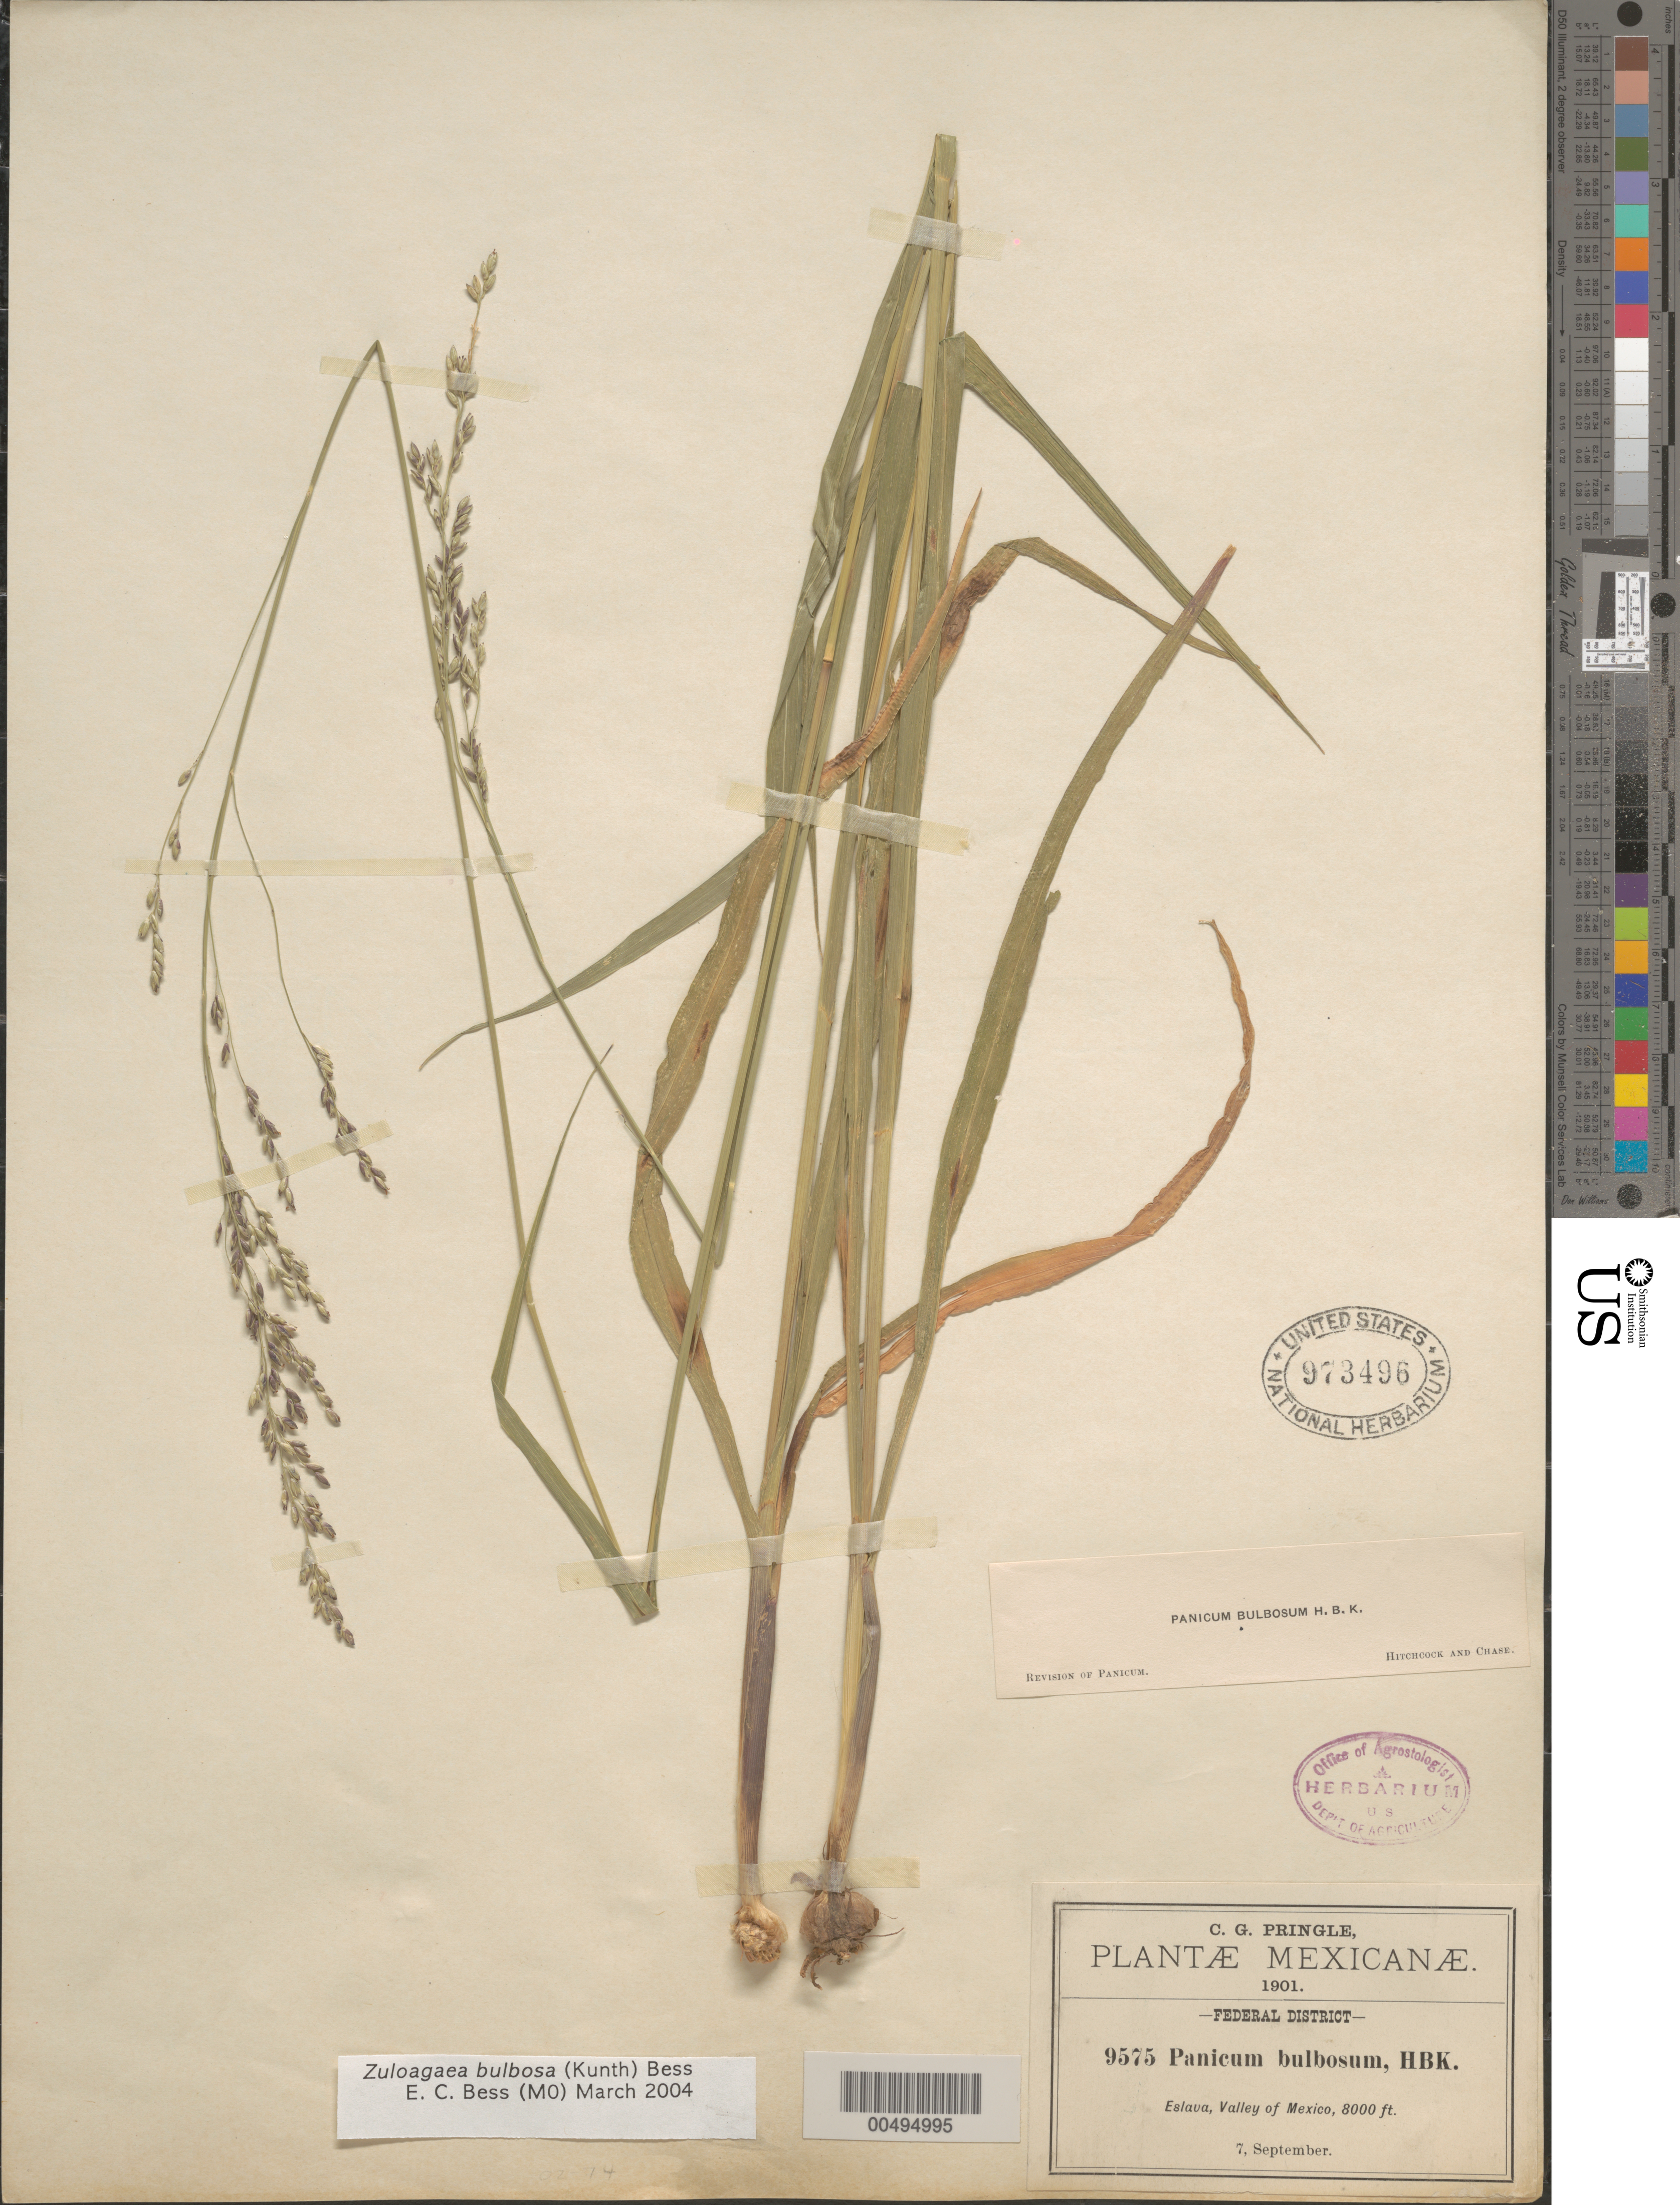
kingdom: Plantae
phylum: Tracheophyta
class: Liliopsida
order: Poales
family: Poaceae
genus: Panicum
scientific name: Panicum bulbosum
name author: Kunth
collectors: C. G. Pringle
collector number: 9575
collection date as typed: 7 Sep 1901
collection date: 1901-09-07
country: Mexico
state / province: Distrito Federal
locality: Eslava, Valley of Mexico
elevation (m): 2438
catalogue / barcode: US 973496